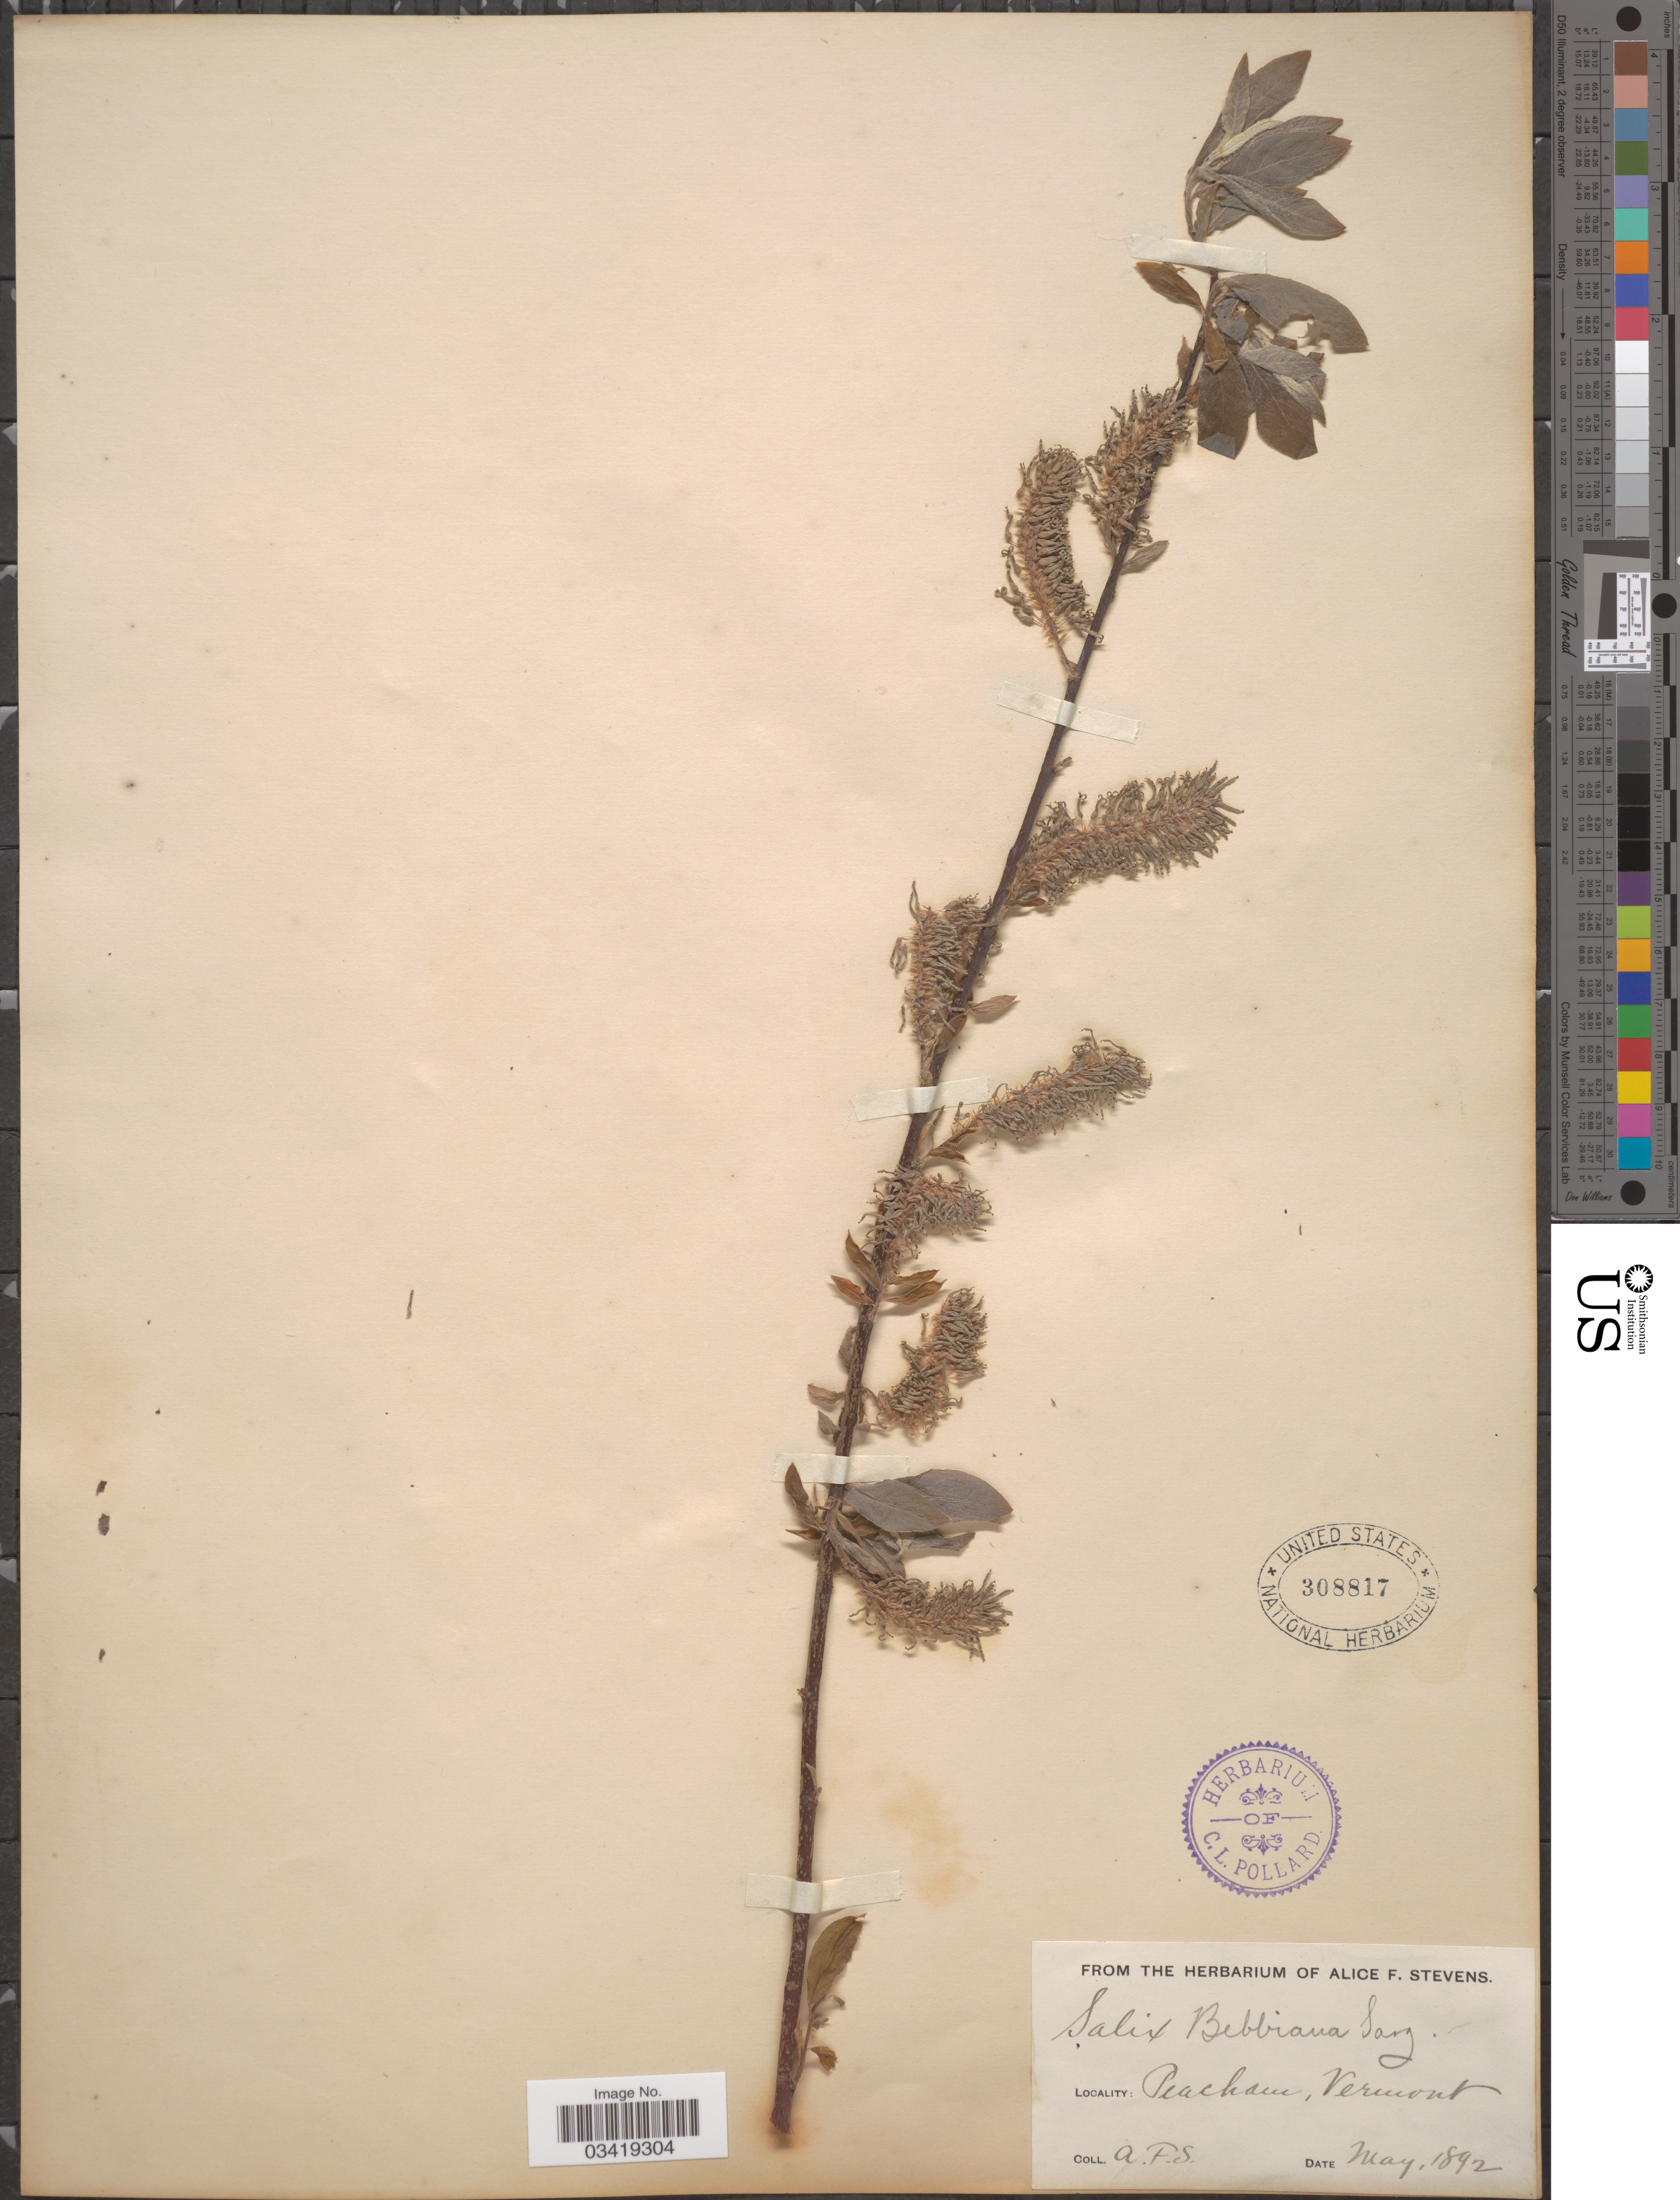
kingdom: Plantae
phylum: Tracheophyta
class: Magnoliopsida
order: Malpighiales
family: Salicaceae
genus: Salix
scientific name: Salix bebbiana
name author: Sarg.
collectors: A. Stevens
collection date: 1892-05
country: United States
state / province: Vermont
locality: Peacham.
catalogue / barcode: US 308817